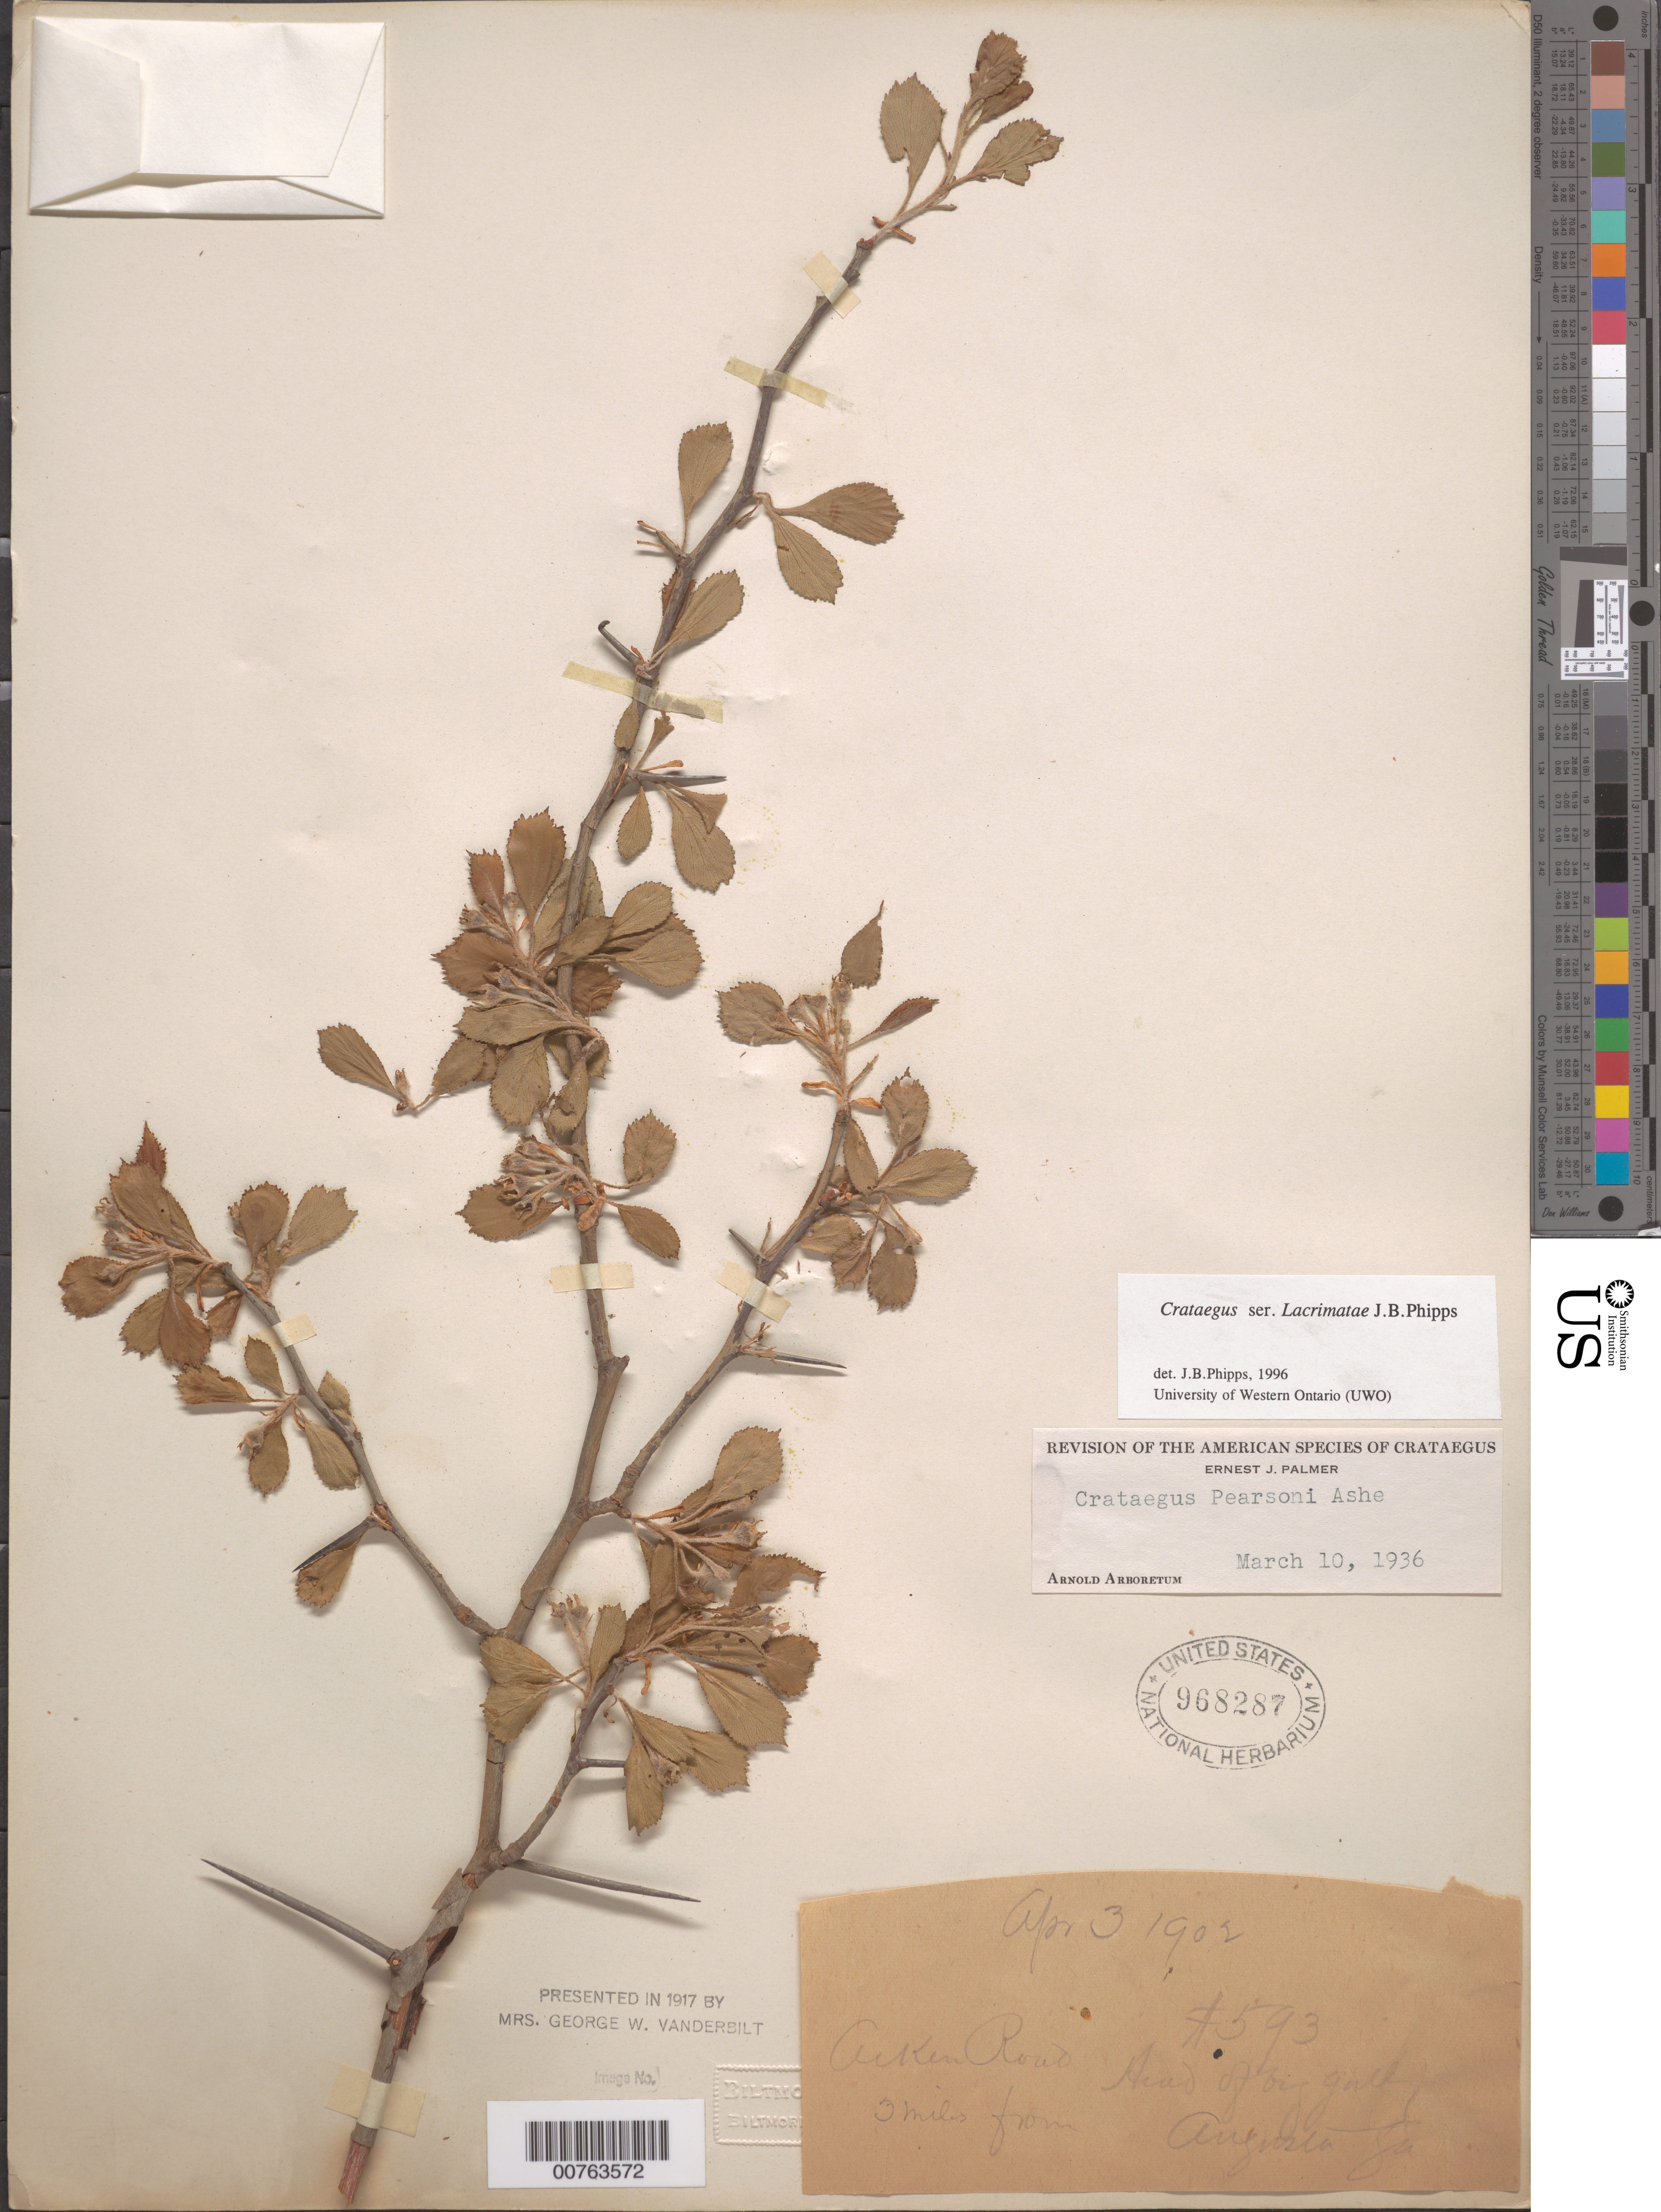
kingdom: Plantae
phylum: Tracheophyta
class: Magnoliopsida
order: Rosales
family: Rosaceae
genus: Crataegus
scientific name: Crataegus pearsonii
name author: Ashe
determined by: Palmer, E. J.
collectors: ex herb. Biltmore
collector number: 593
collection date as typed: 03 Apr 1902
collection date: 1902-04-03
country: United States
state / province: South Carolina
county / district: Aiken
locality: Aiken Road, 3 miles from Augusta Georgia. Head of big gully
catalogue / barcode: US 968287